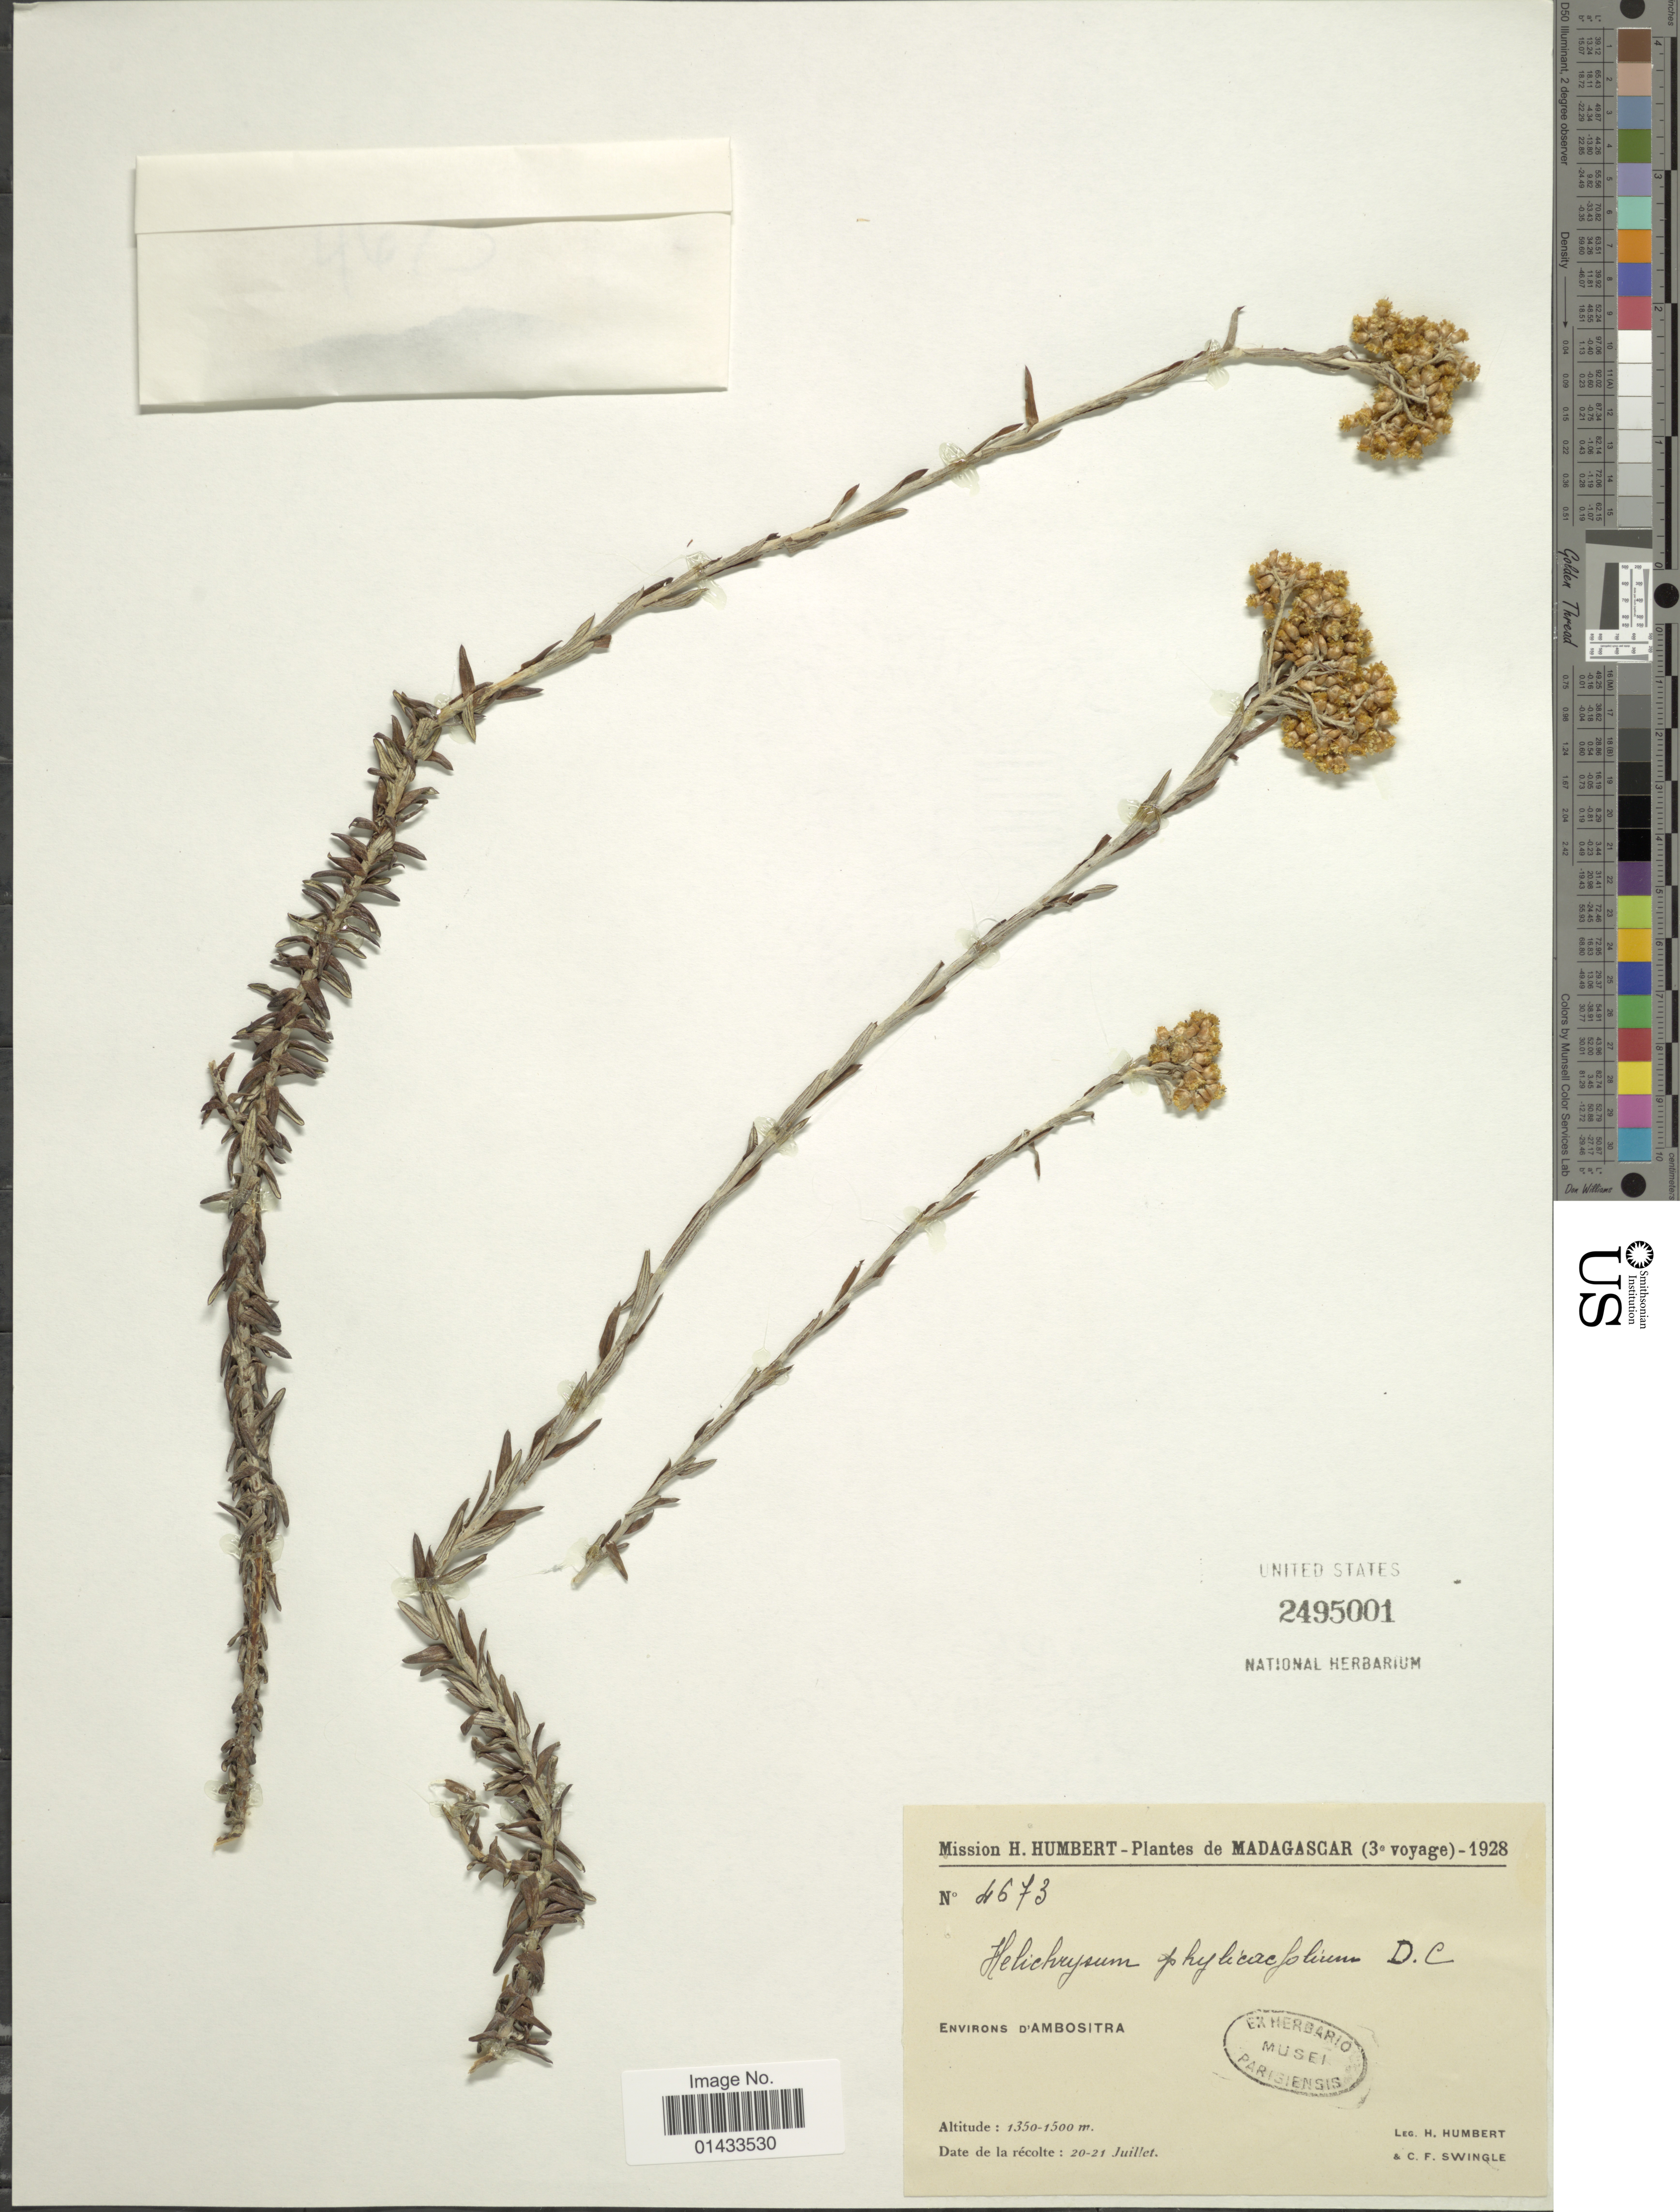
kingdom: Plantae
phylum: Tracheophyta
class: Magnoliopsida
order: Asterales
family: Asteraceae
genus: Helichrysum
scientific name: Helichrysum phylicaefolium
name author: DC.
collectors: H. Humbert & C. Swingle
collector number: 4673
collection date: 1928-07-20/1928-07-21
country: Madagascar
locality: Environs, d'Ambositra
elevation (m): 1350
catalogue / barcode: US 2495001